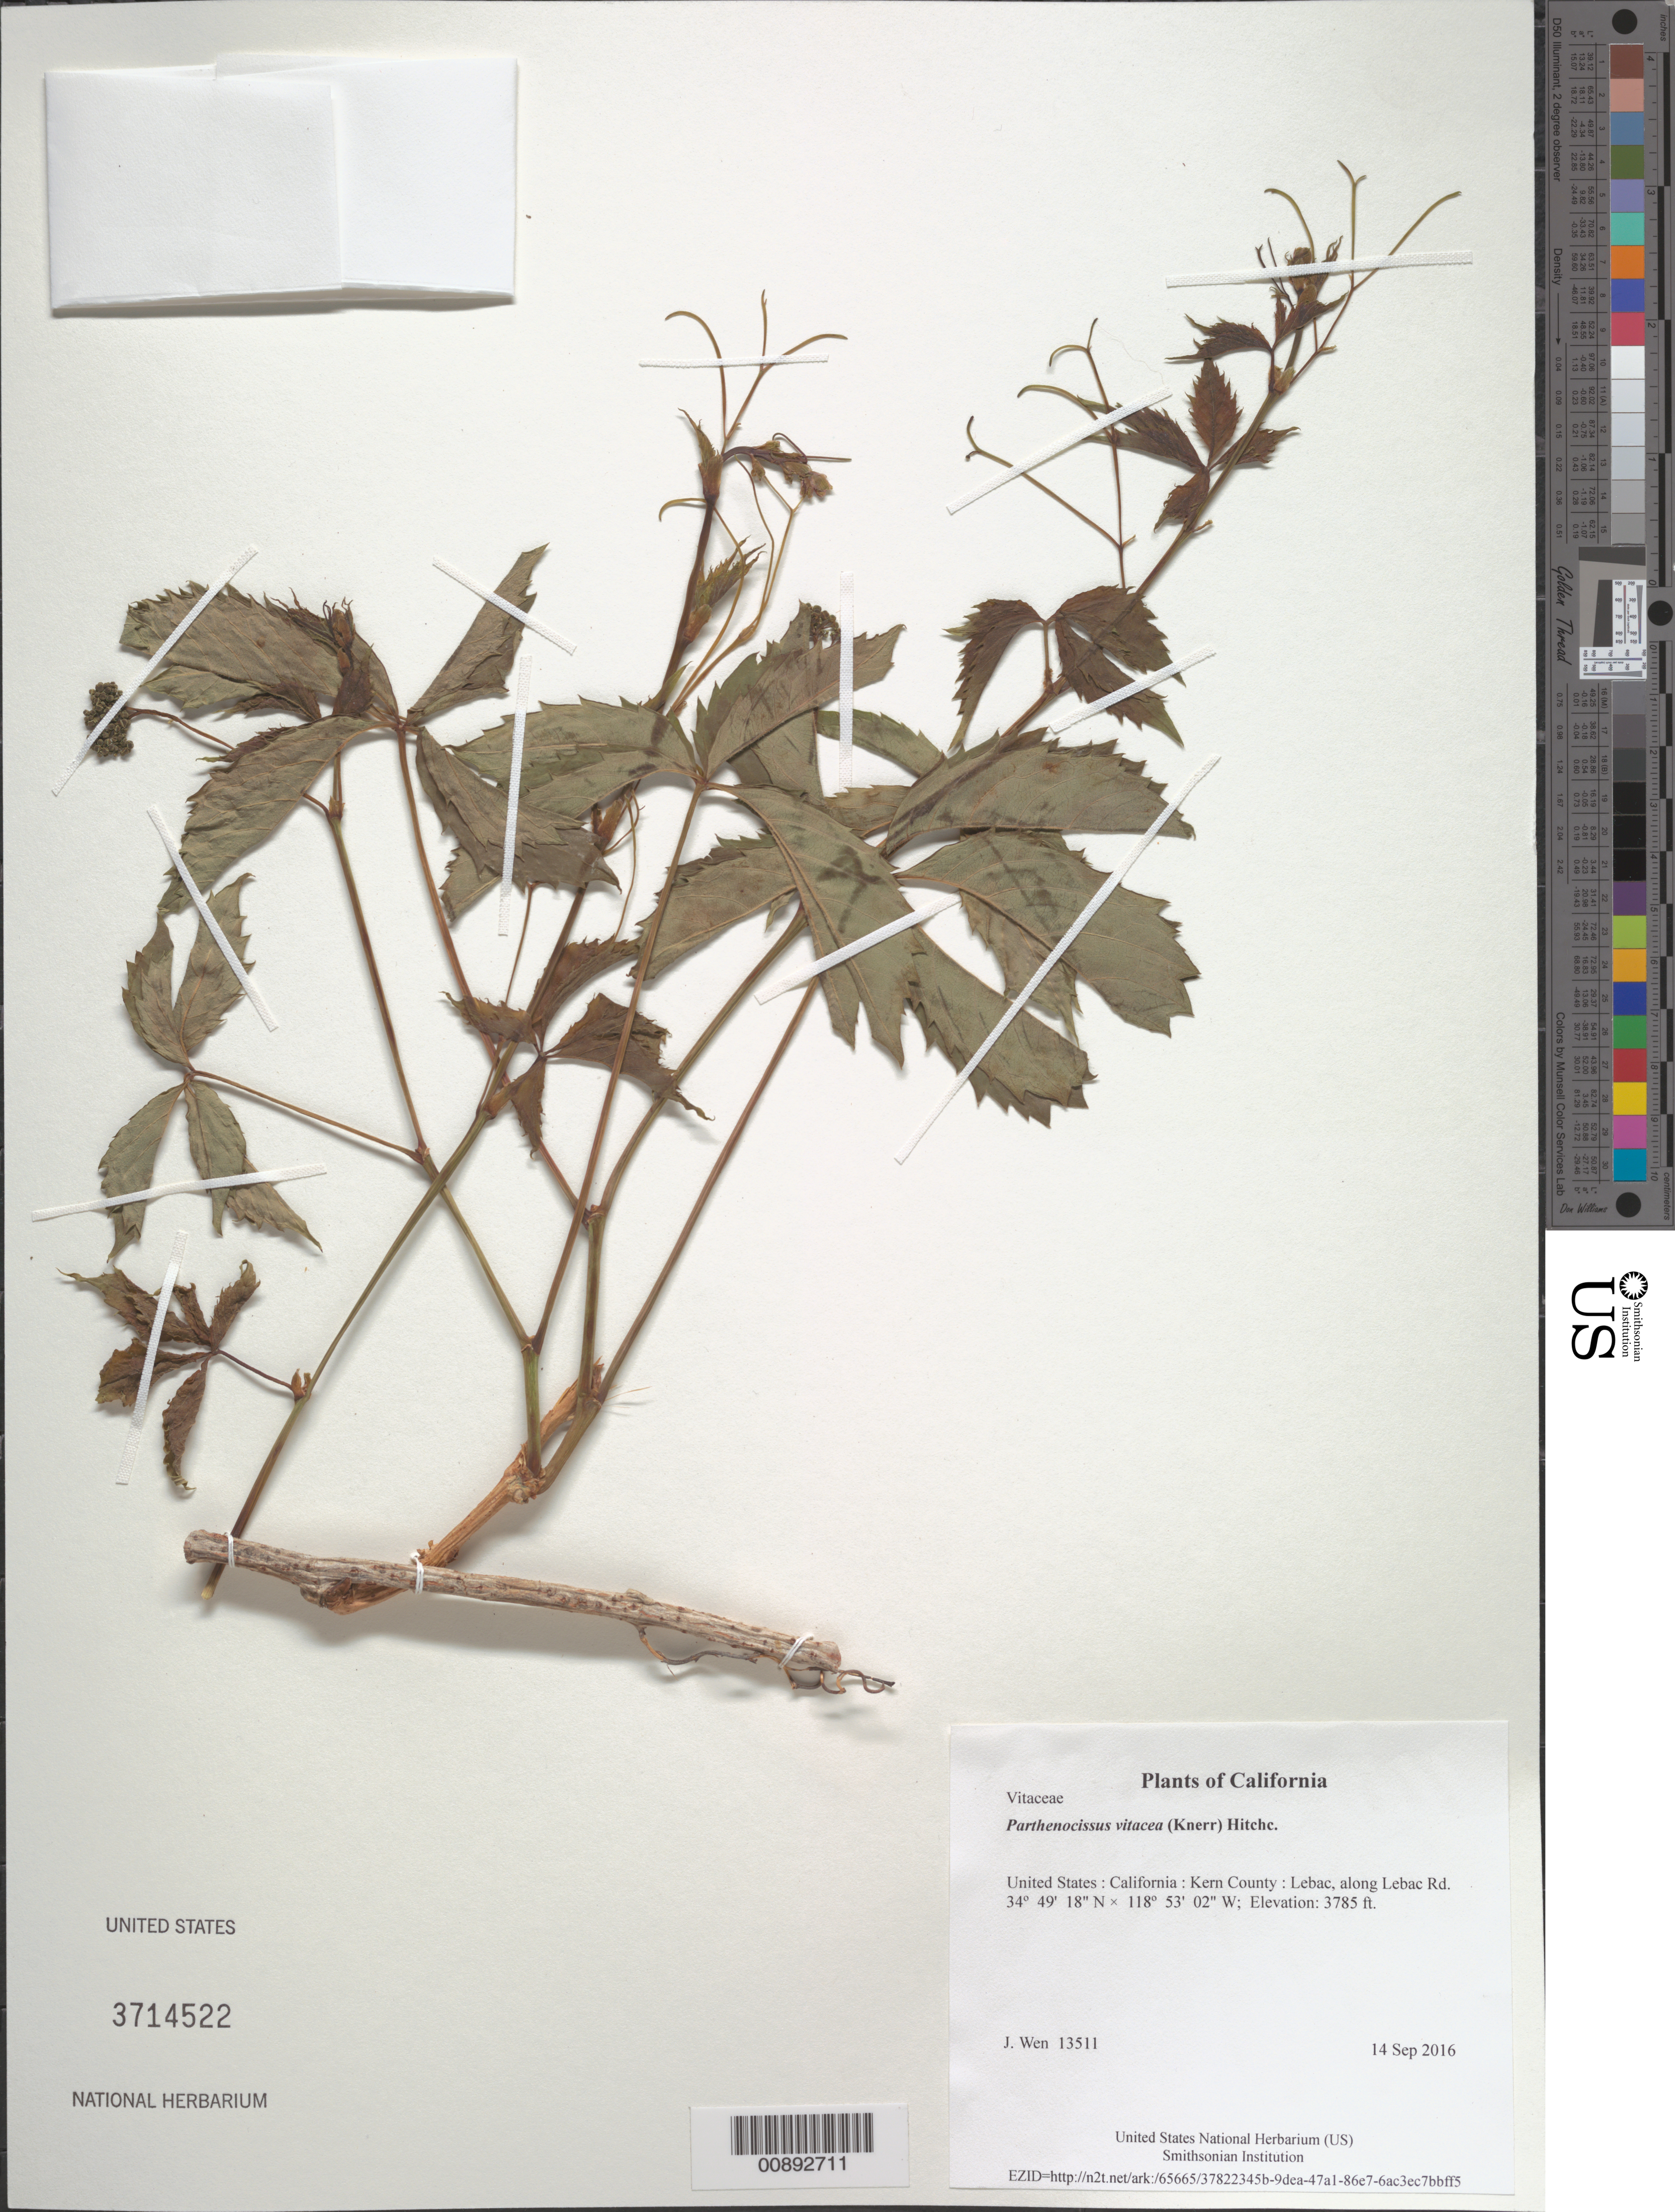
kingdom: Plantae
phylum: Tracheophyta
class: Magnoliopsida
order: Vitales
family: Vitaceae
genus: Parthenocissus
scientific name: Parthenocissus vitacea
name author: (Knerr) Hitchc.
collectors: J. Wen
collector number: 13511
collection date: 2016-09-14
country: United States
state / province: California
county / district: Kern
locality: Lebac, along Lebac Rd.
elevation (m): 1154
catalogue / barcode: US 3714522